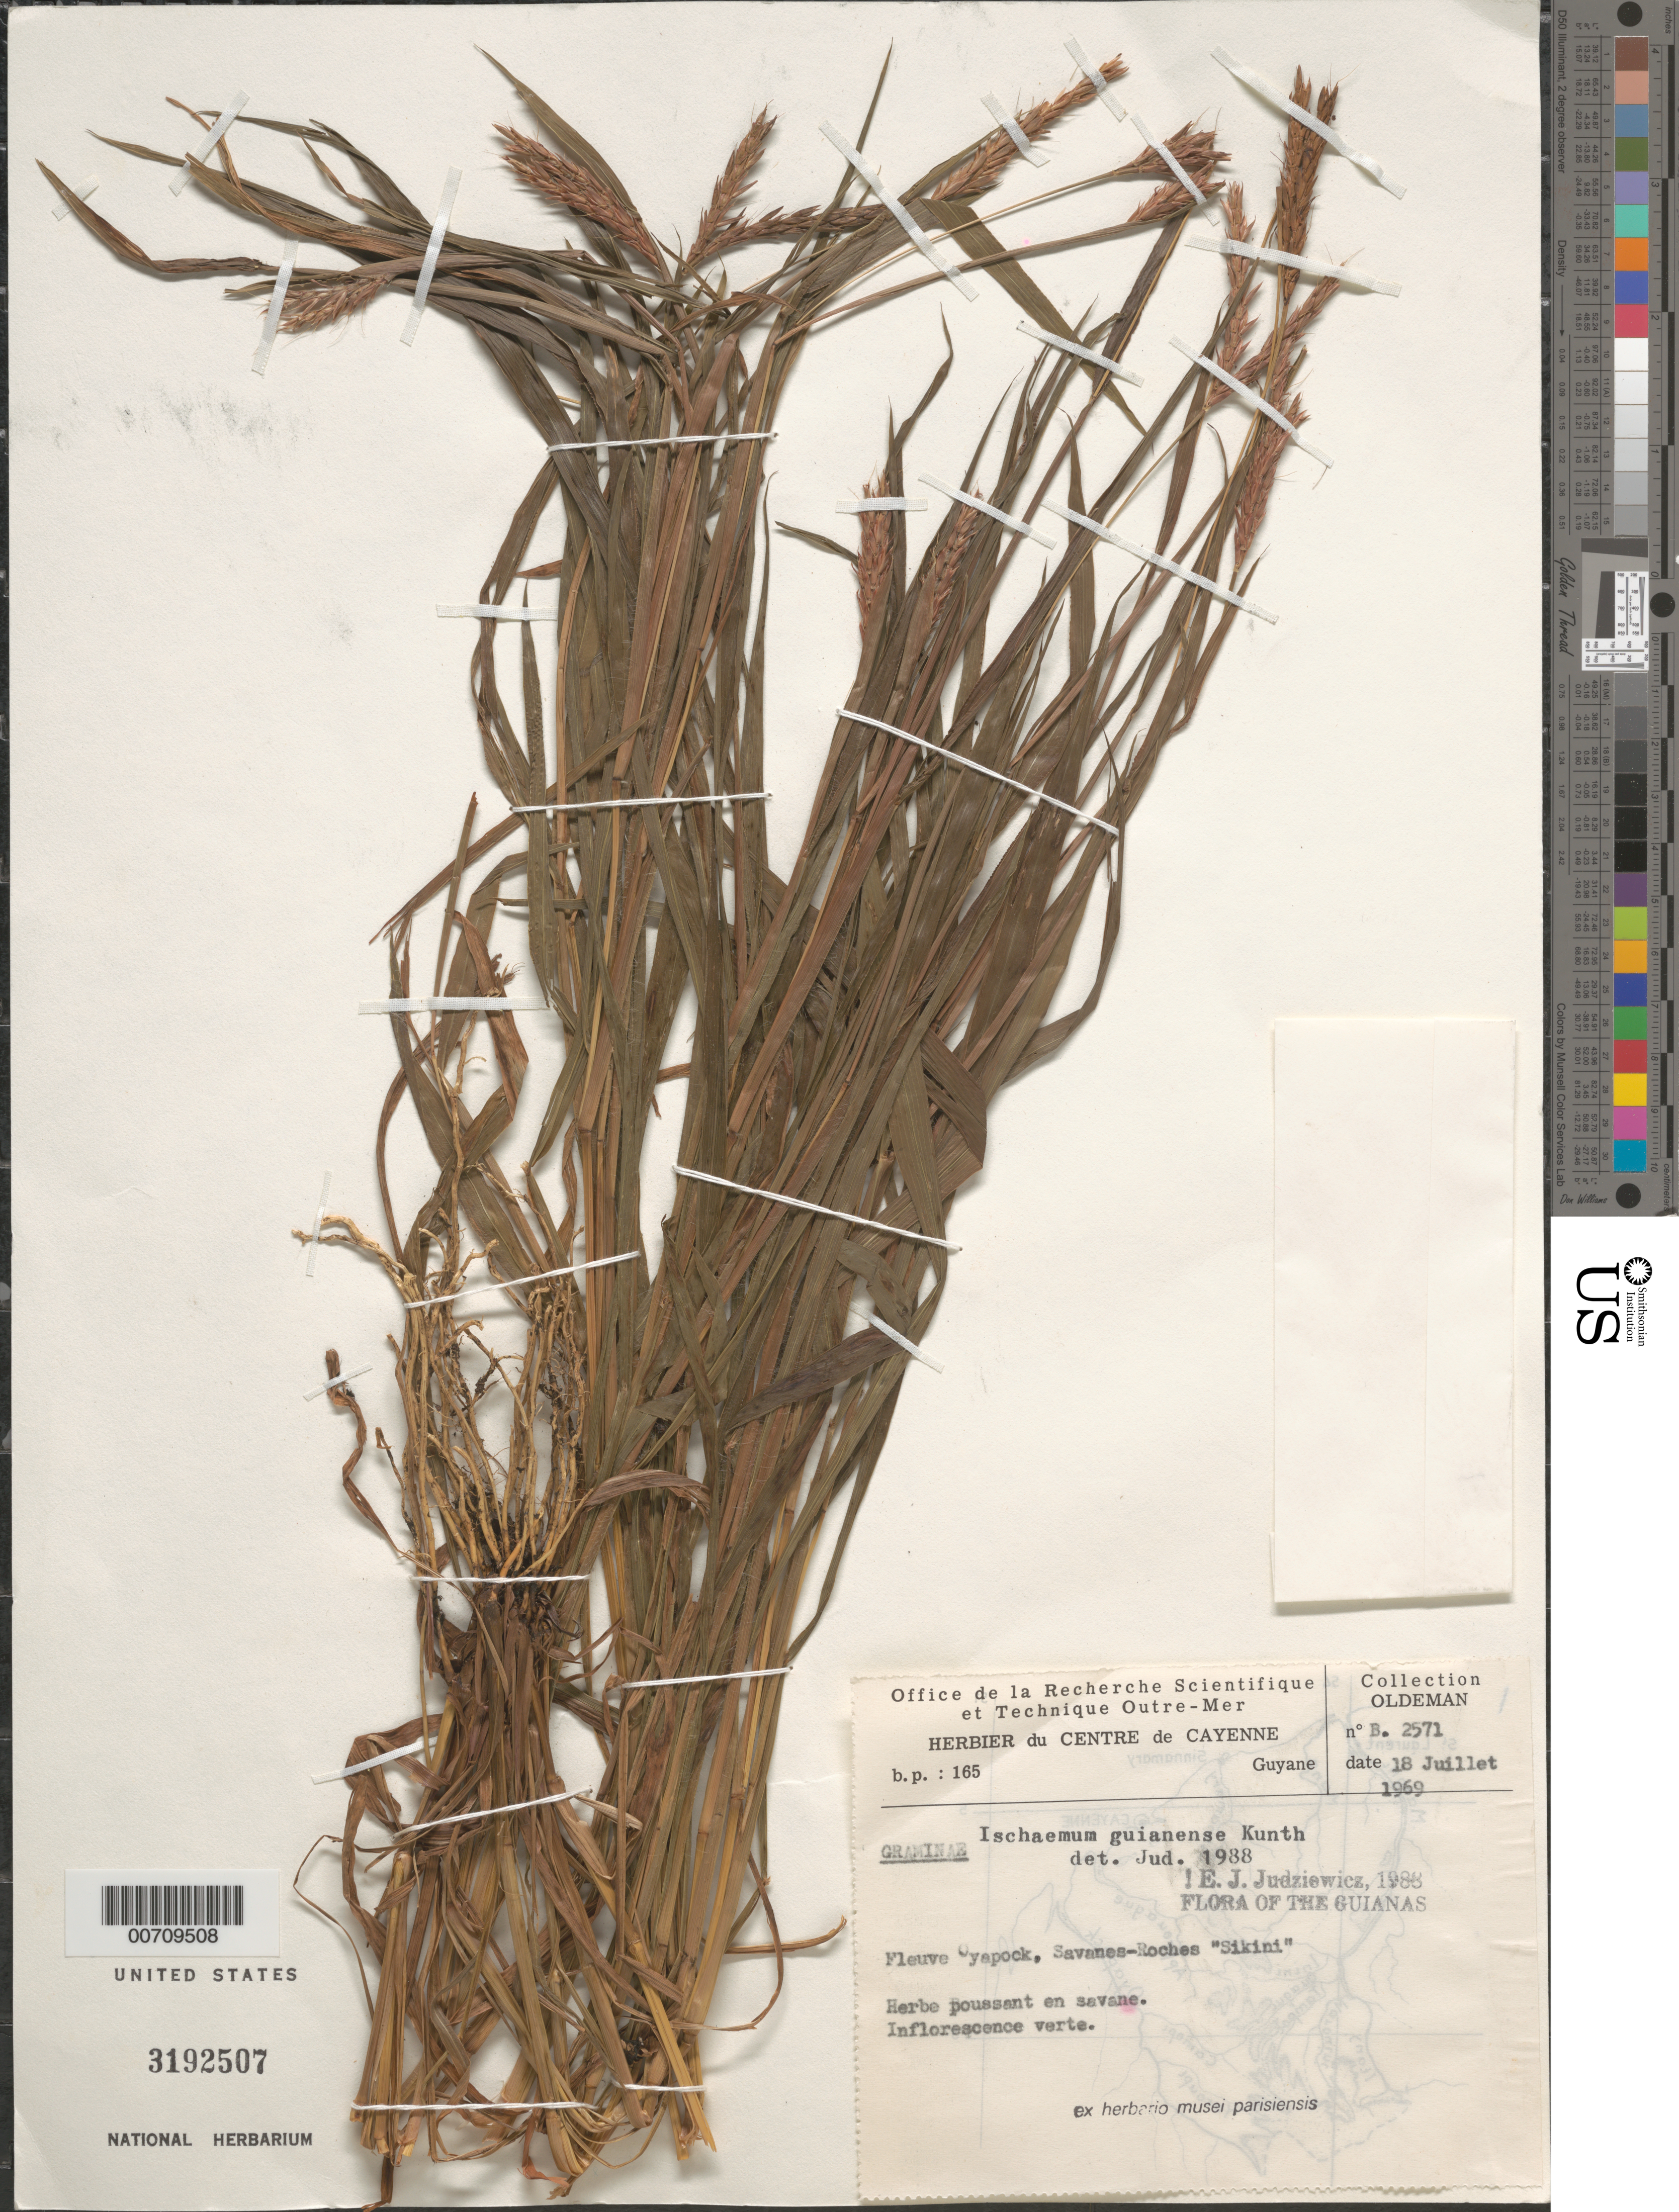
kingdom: Plantae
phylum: Tracheophyta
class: Liliopsida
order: Poales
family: Poaceae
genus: Ischaemum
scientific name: Ischaemum guianense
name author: Kunth ex Hack.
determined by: Judziewicz, E. J.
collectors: R. Oldeman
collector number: B 2571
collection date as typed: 18-Jul-69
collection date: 1969-07-18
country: French Guiana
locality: Fleuve Oyapock, savanes Roches "Sikini"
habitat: Savane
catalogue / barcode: US 3192507